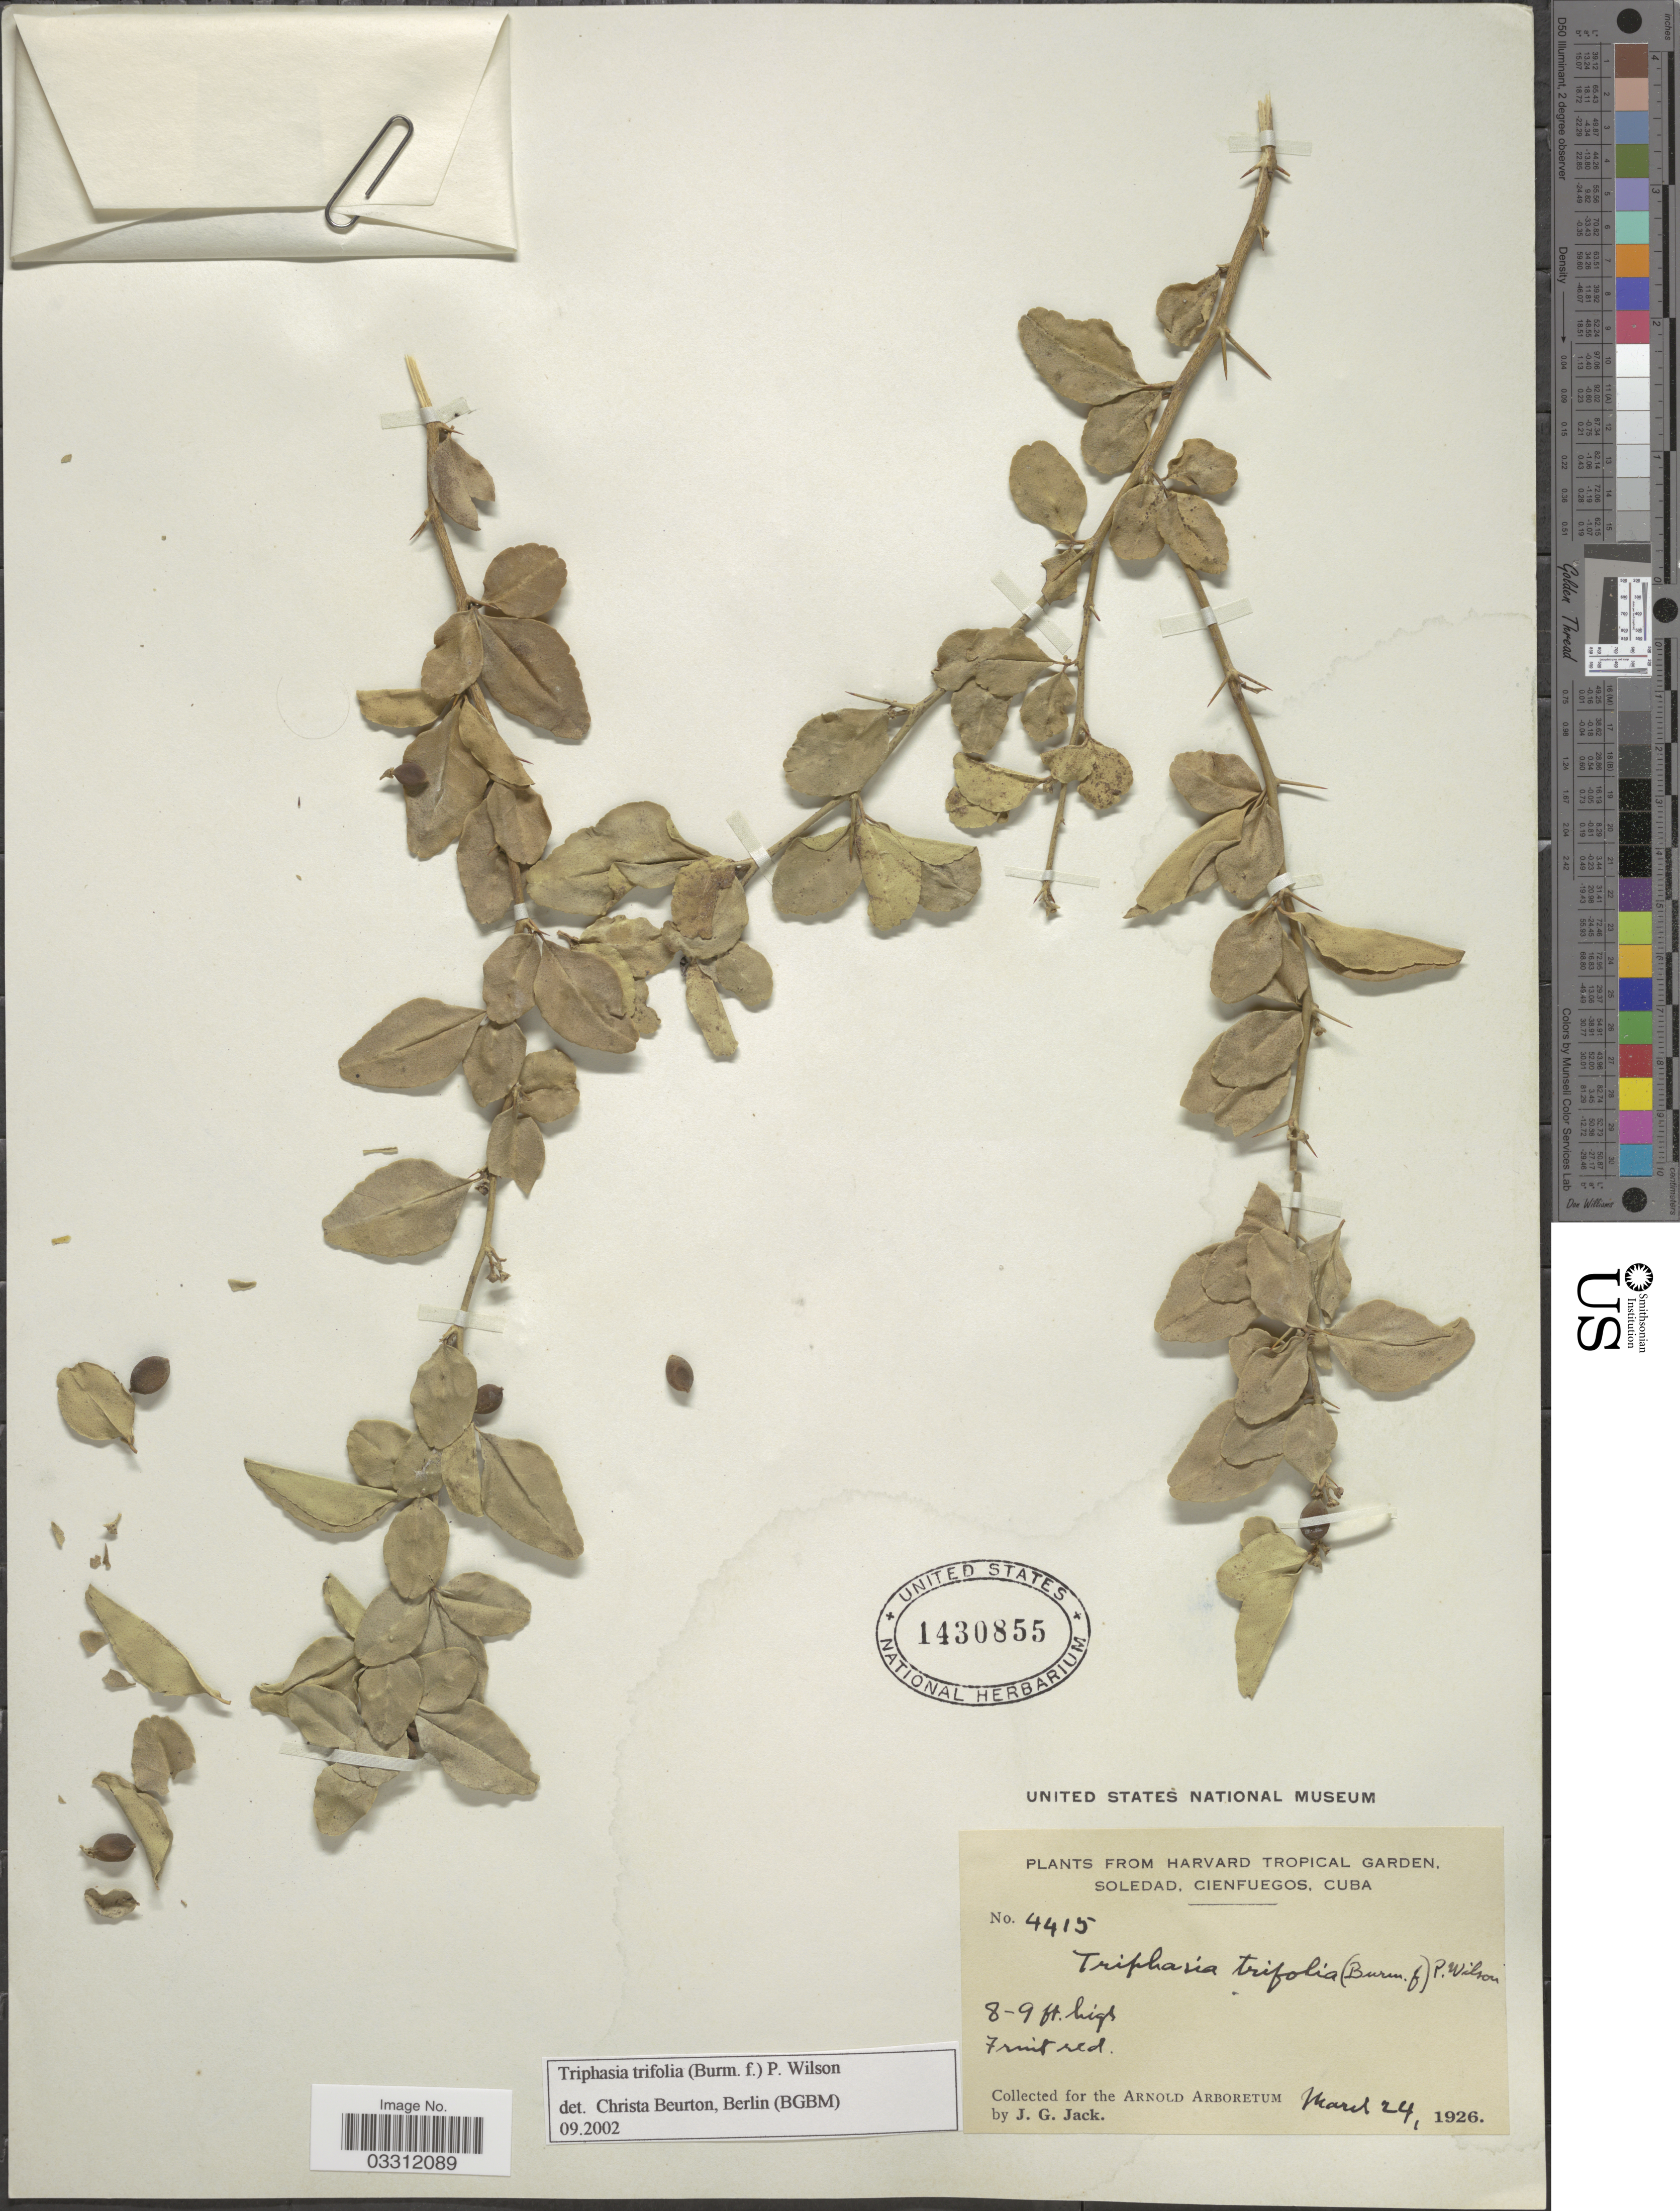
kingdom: Plantae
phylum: Tracheophyta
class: Magnoliopsida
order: Sapindales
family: Rutaceae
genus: Triphasia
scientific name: Triphasia trifoliata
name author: DC.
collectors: J. G. Jack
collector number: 4415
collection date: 1926-03-24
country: Cuba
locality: Harvard Tropical Garden, Soledad, Cienfuegos.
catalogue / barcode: US 1430855